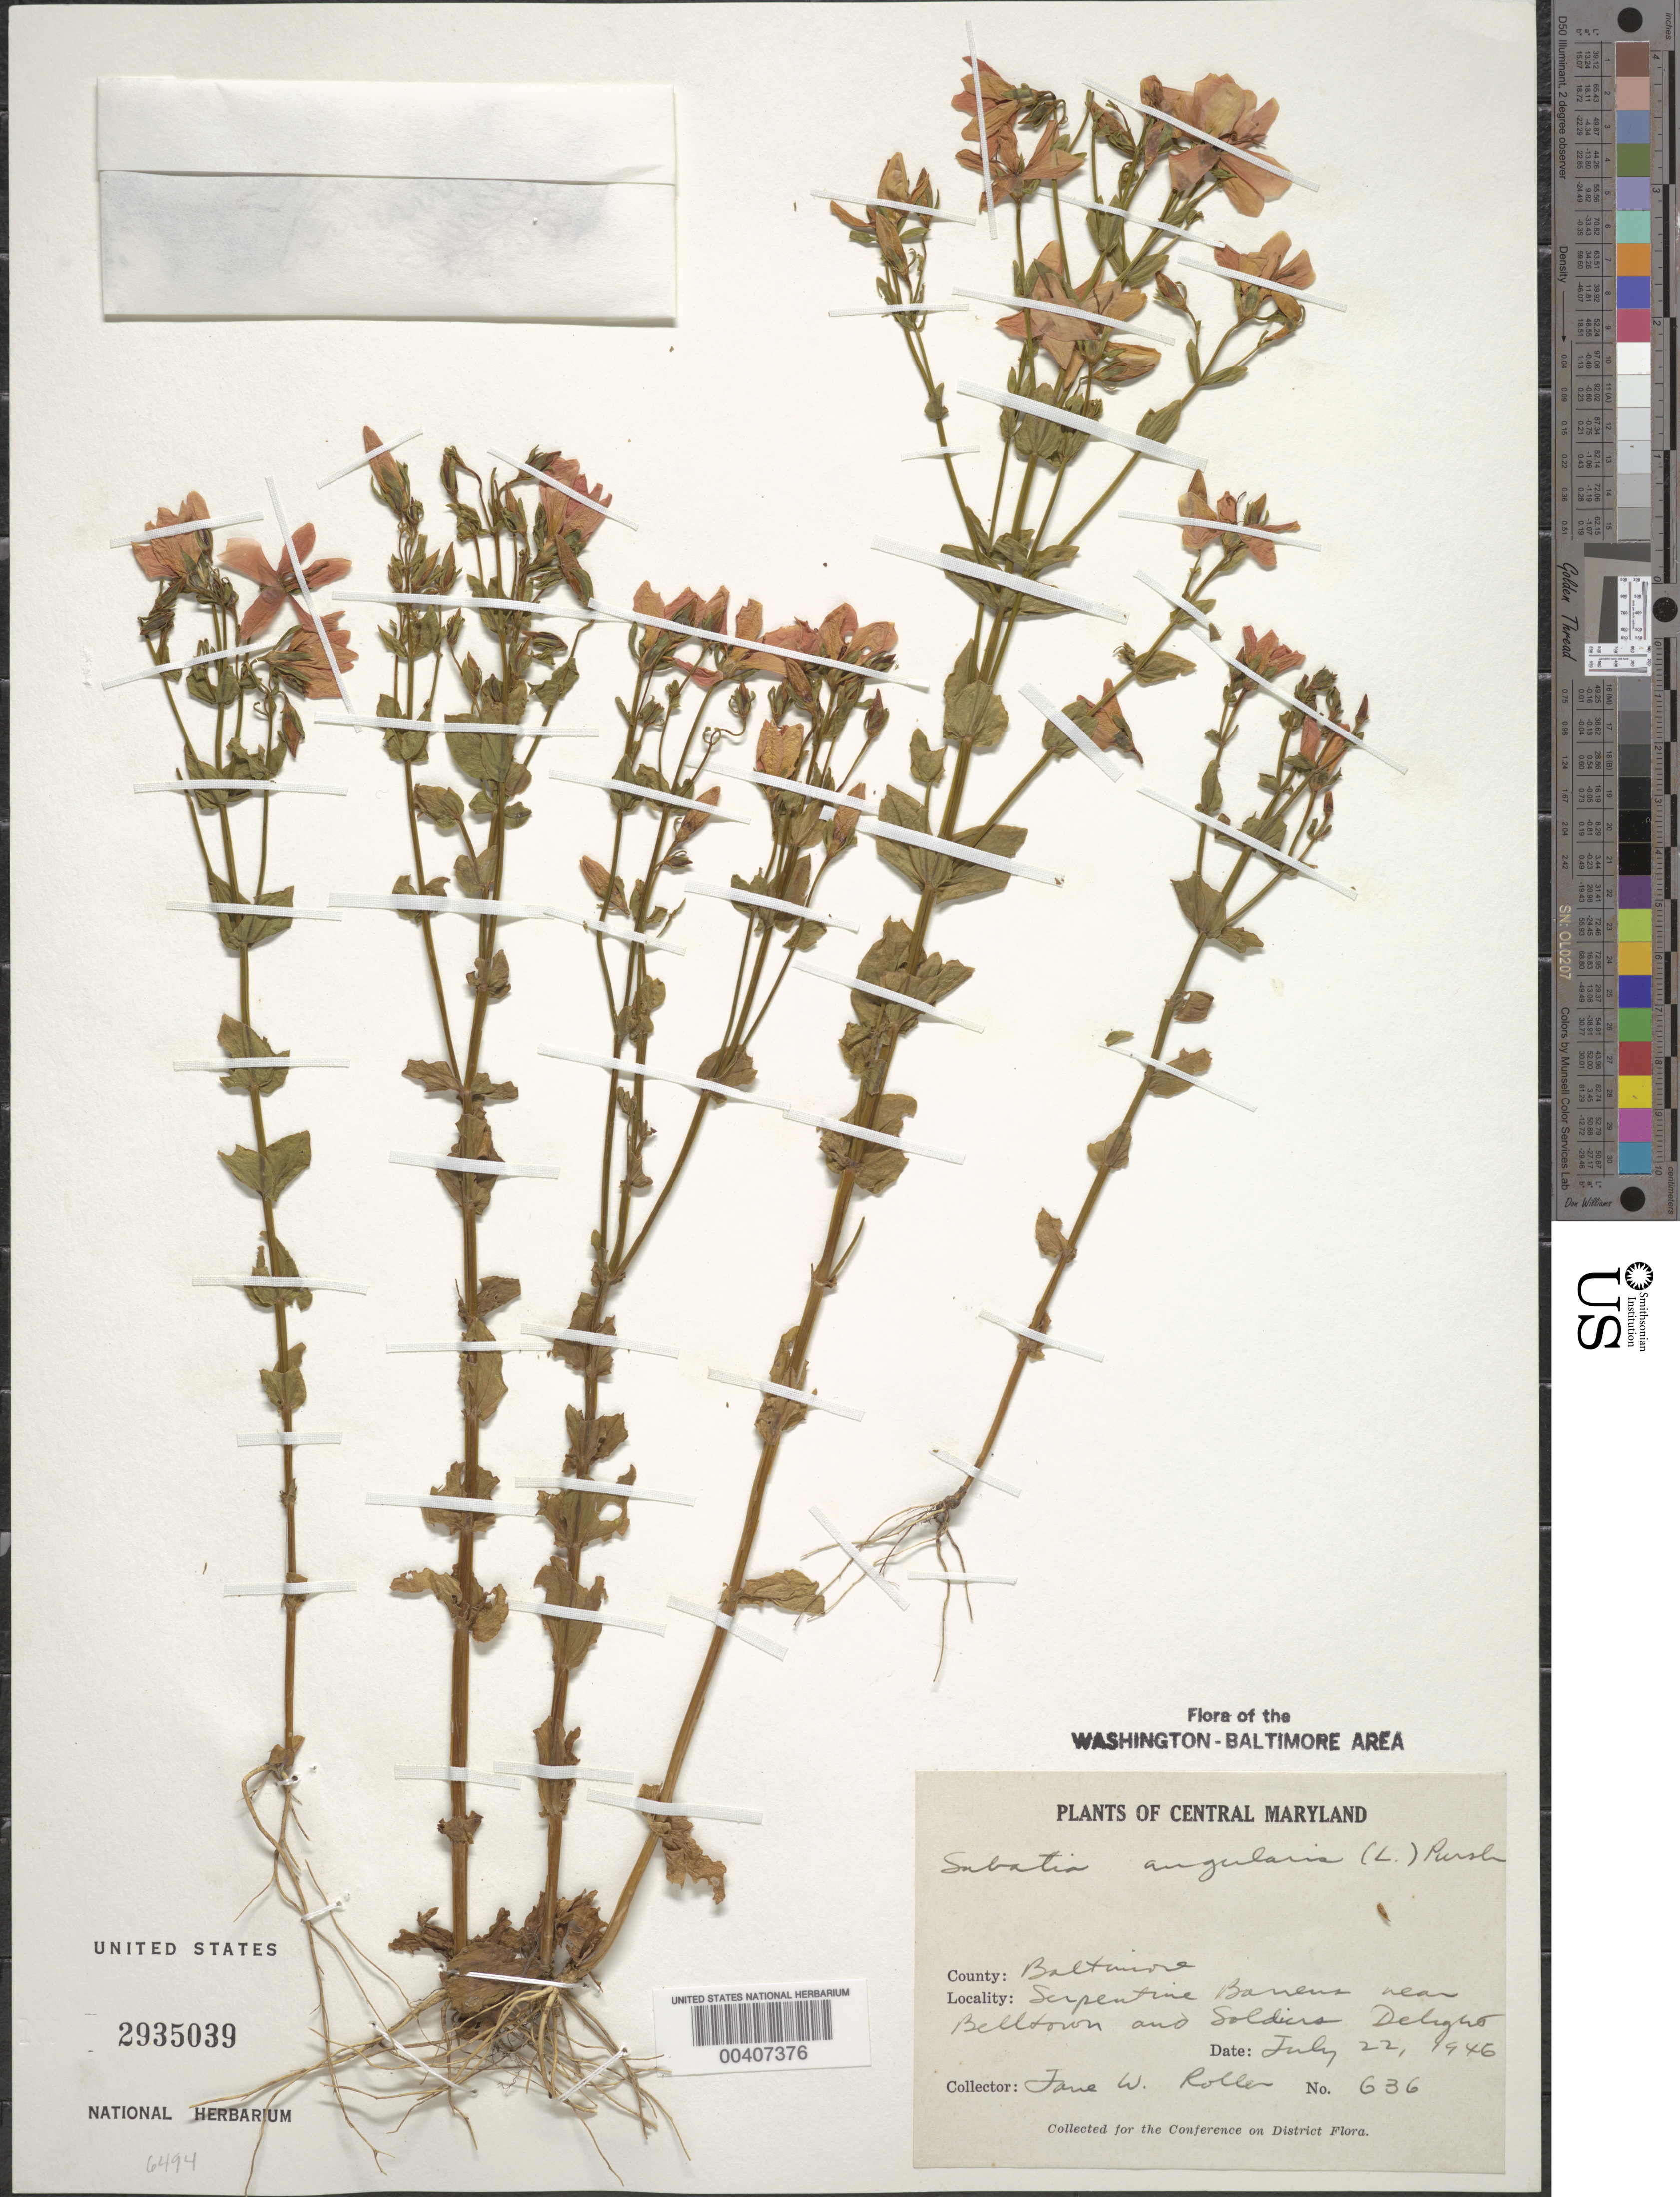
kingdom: Plantae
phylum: Tracheophyta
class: Magnoliopsida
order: Gentianales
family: Gentianaceae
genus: Sabatia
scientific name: Sabatia angularis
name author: (L.) Pursh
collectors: J. W. Roller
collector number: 636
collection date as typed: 22 Jul 1946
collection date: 1946-07-22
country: United States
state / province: Maryland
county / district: Baltimore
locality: Belltown and Soldiers Delight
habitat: Serpentine barrens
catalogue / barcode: US 2935039